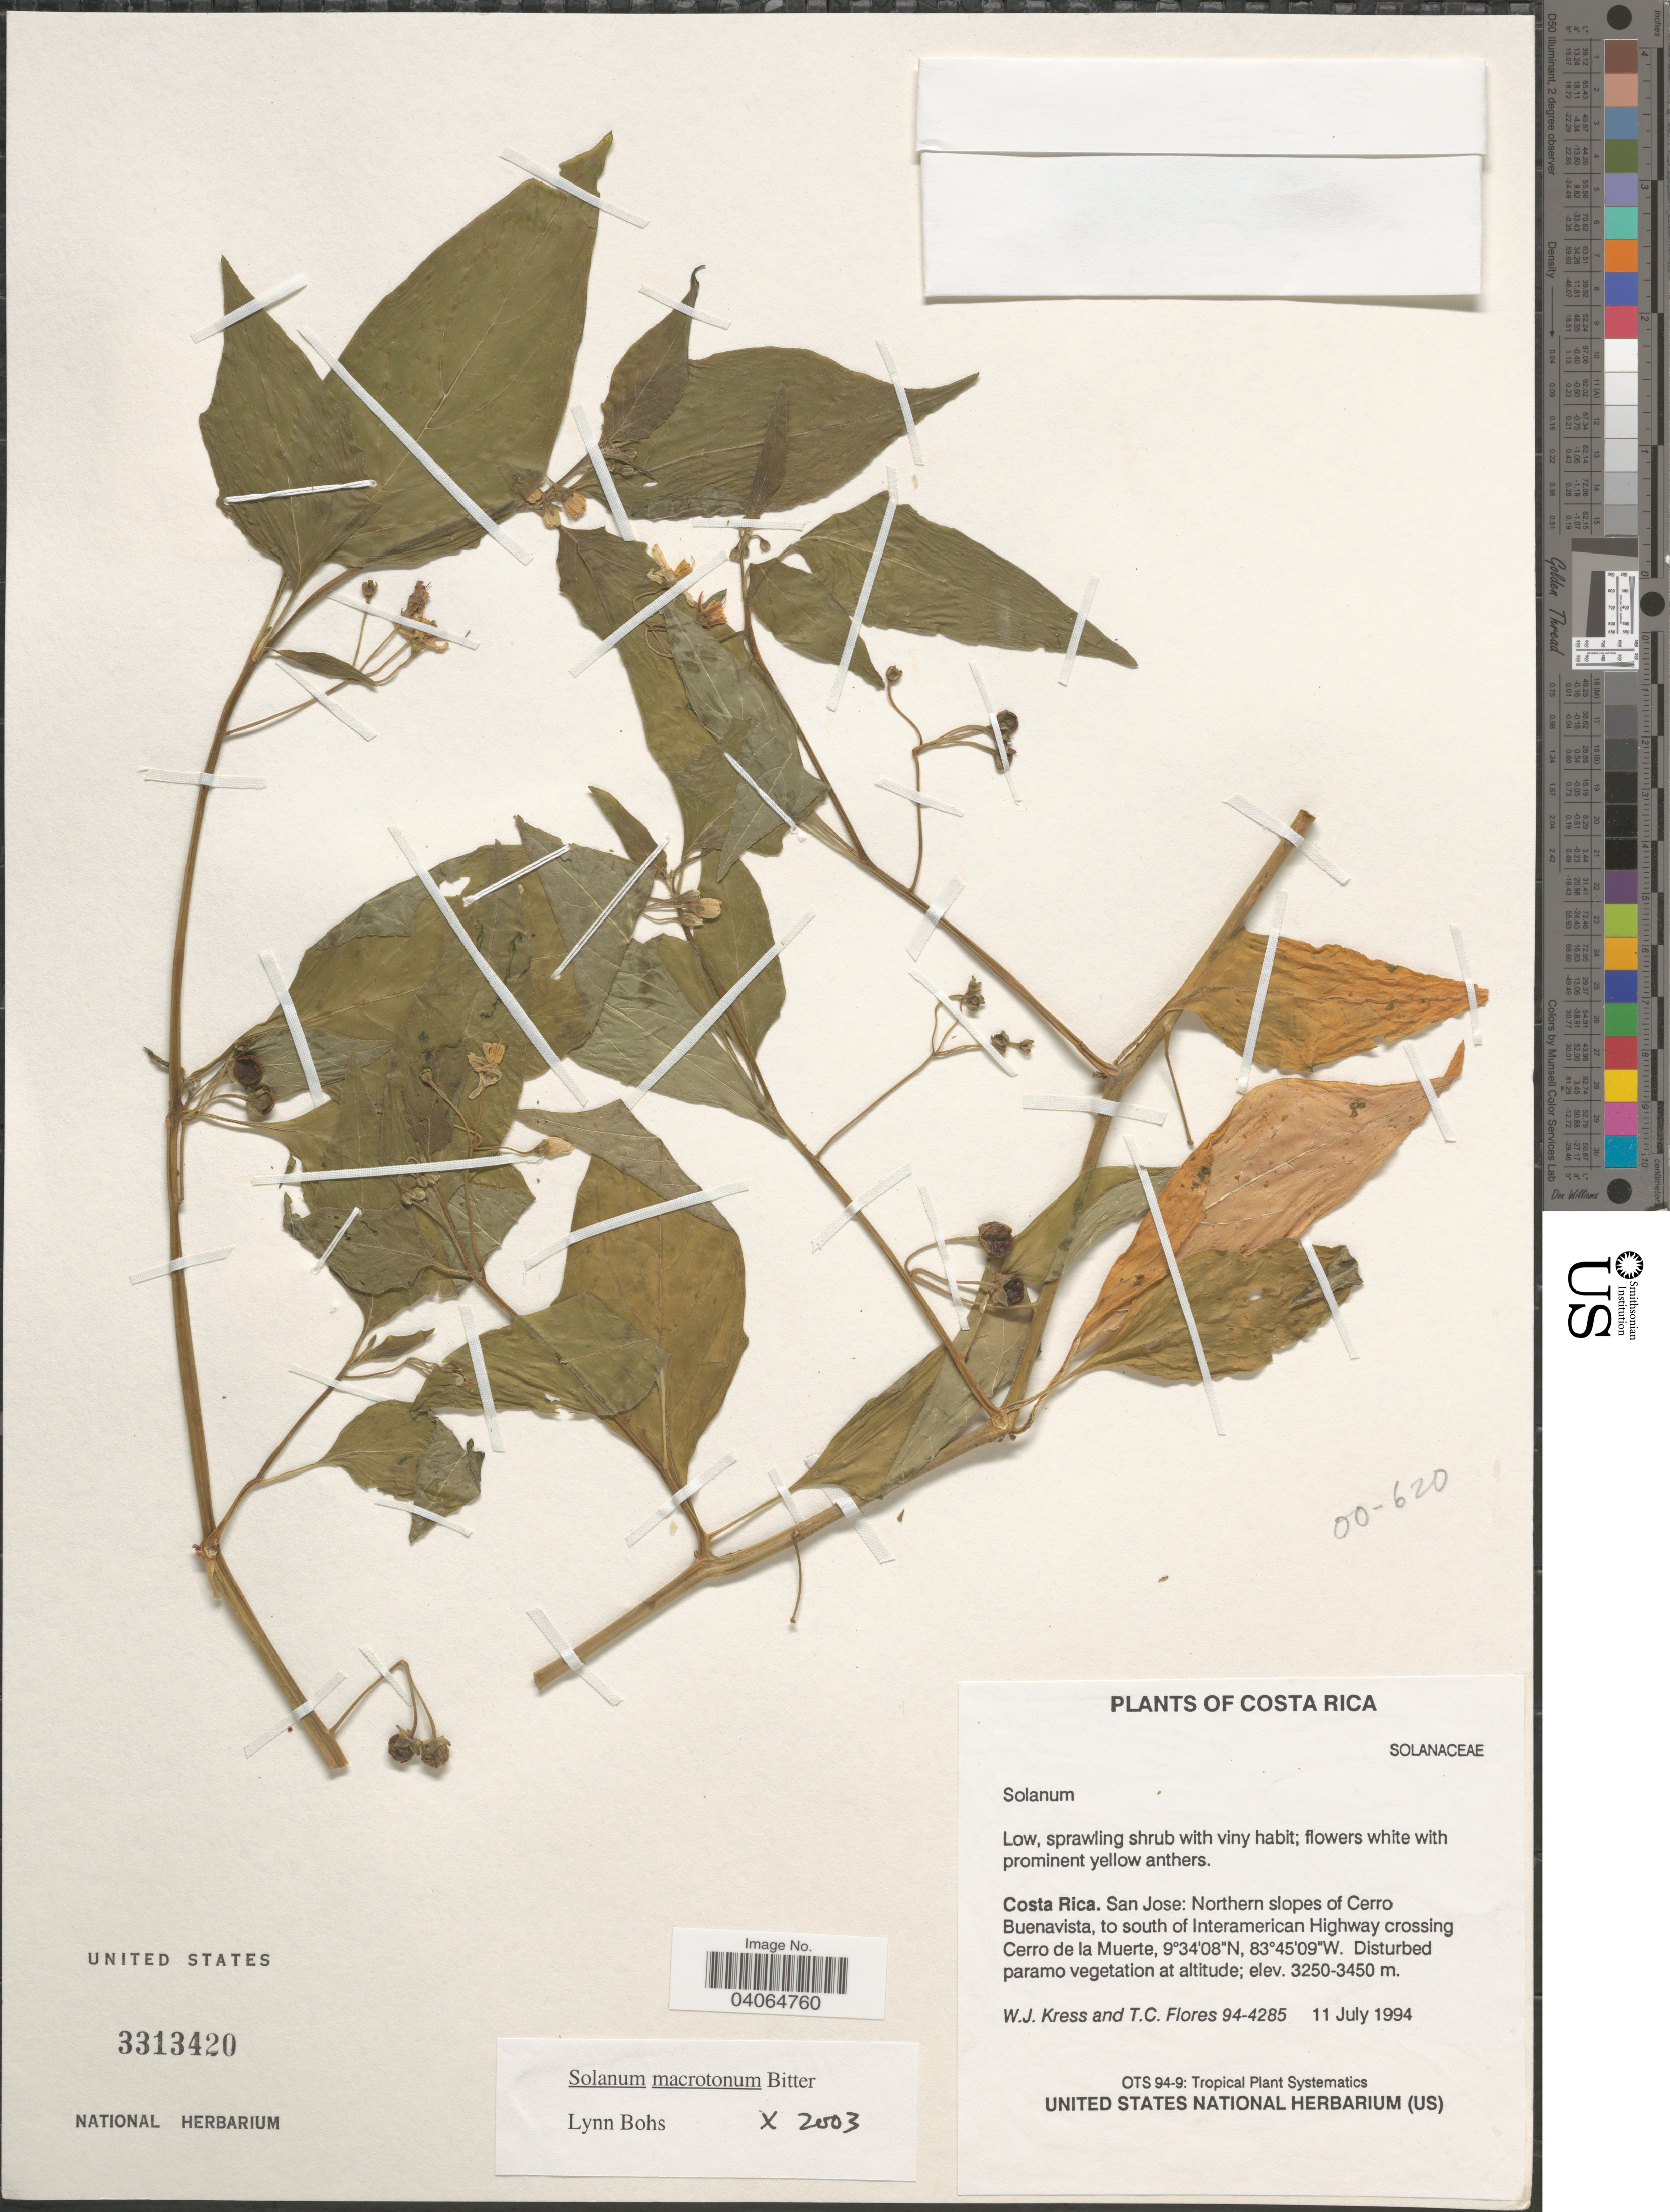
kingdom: Plantae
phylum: Tracheophyta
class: Magnoliopsida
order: Solanales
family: Solanaceae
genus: Solanum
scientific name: Solanum macrotonum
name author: Bitter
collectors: W. J. Kress & T. C. Flores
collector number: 94-4285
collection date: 1994-07-11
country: Costa Rica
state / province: San José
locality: Northern slopes of Cerro Buena Vista, to south of Interamerican Highway crossing Cerro de la Muerte.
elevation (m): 3250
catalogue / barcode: US 3313420